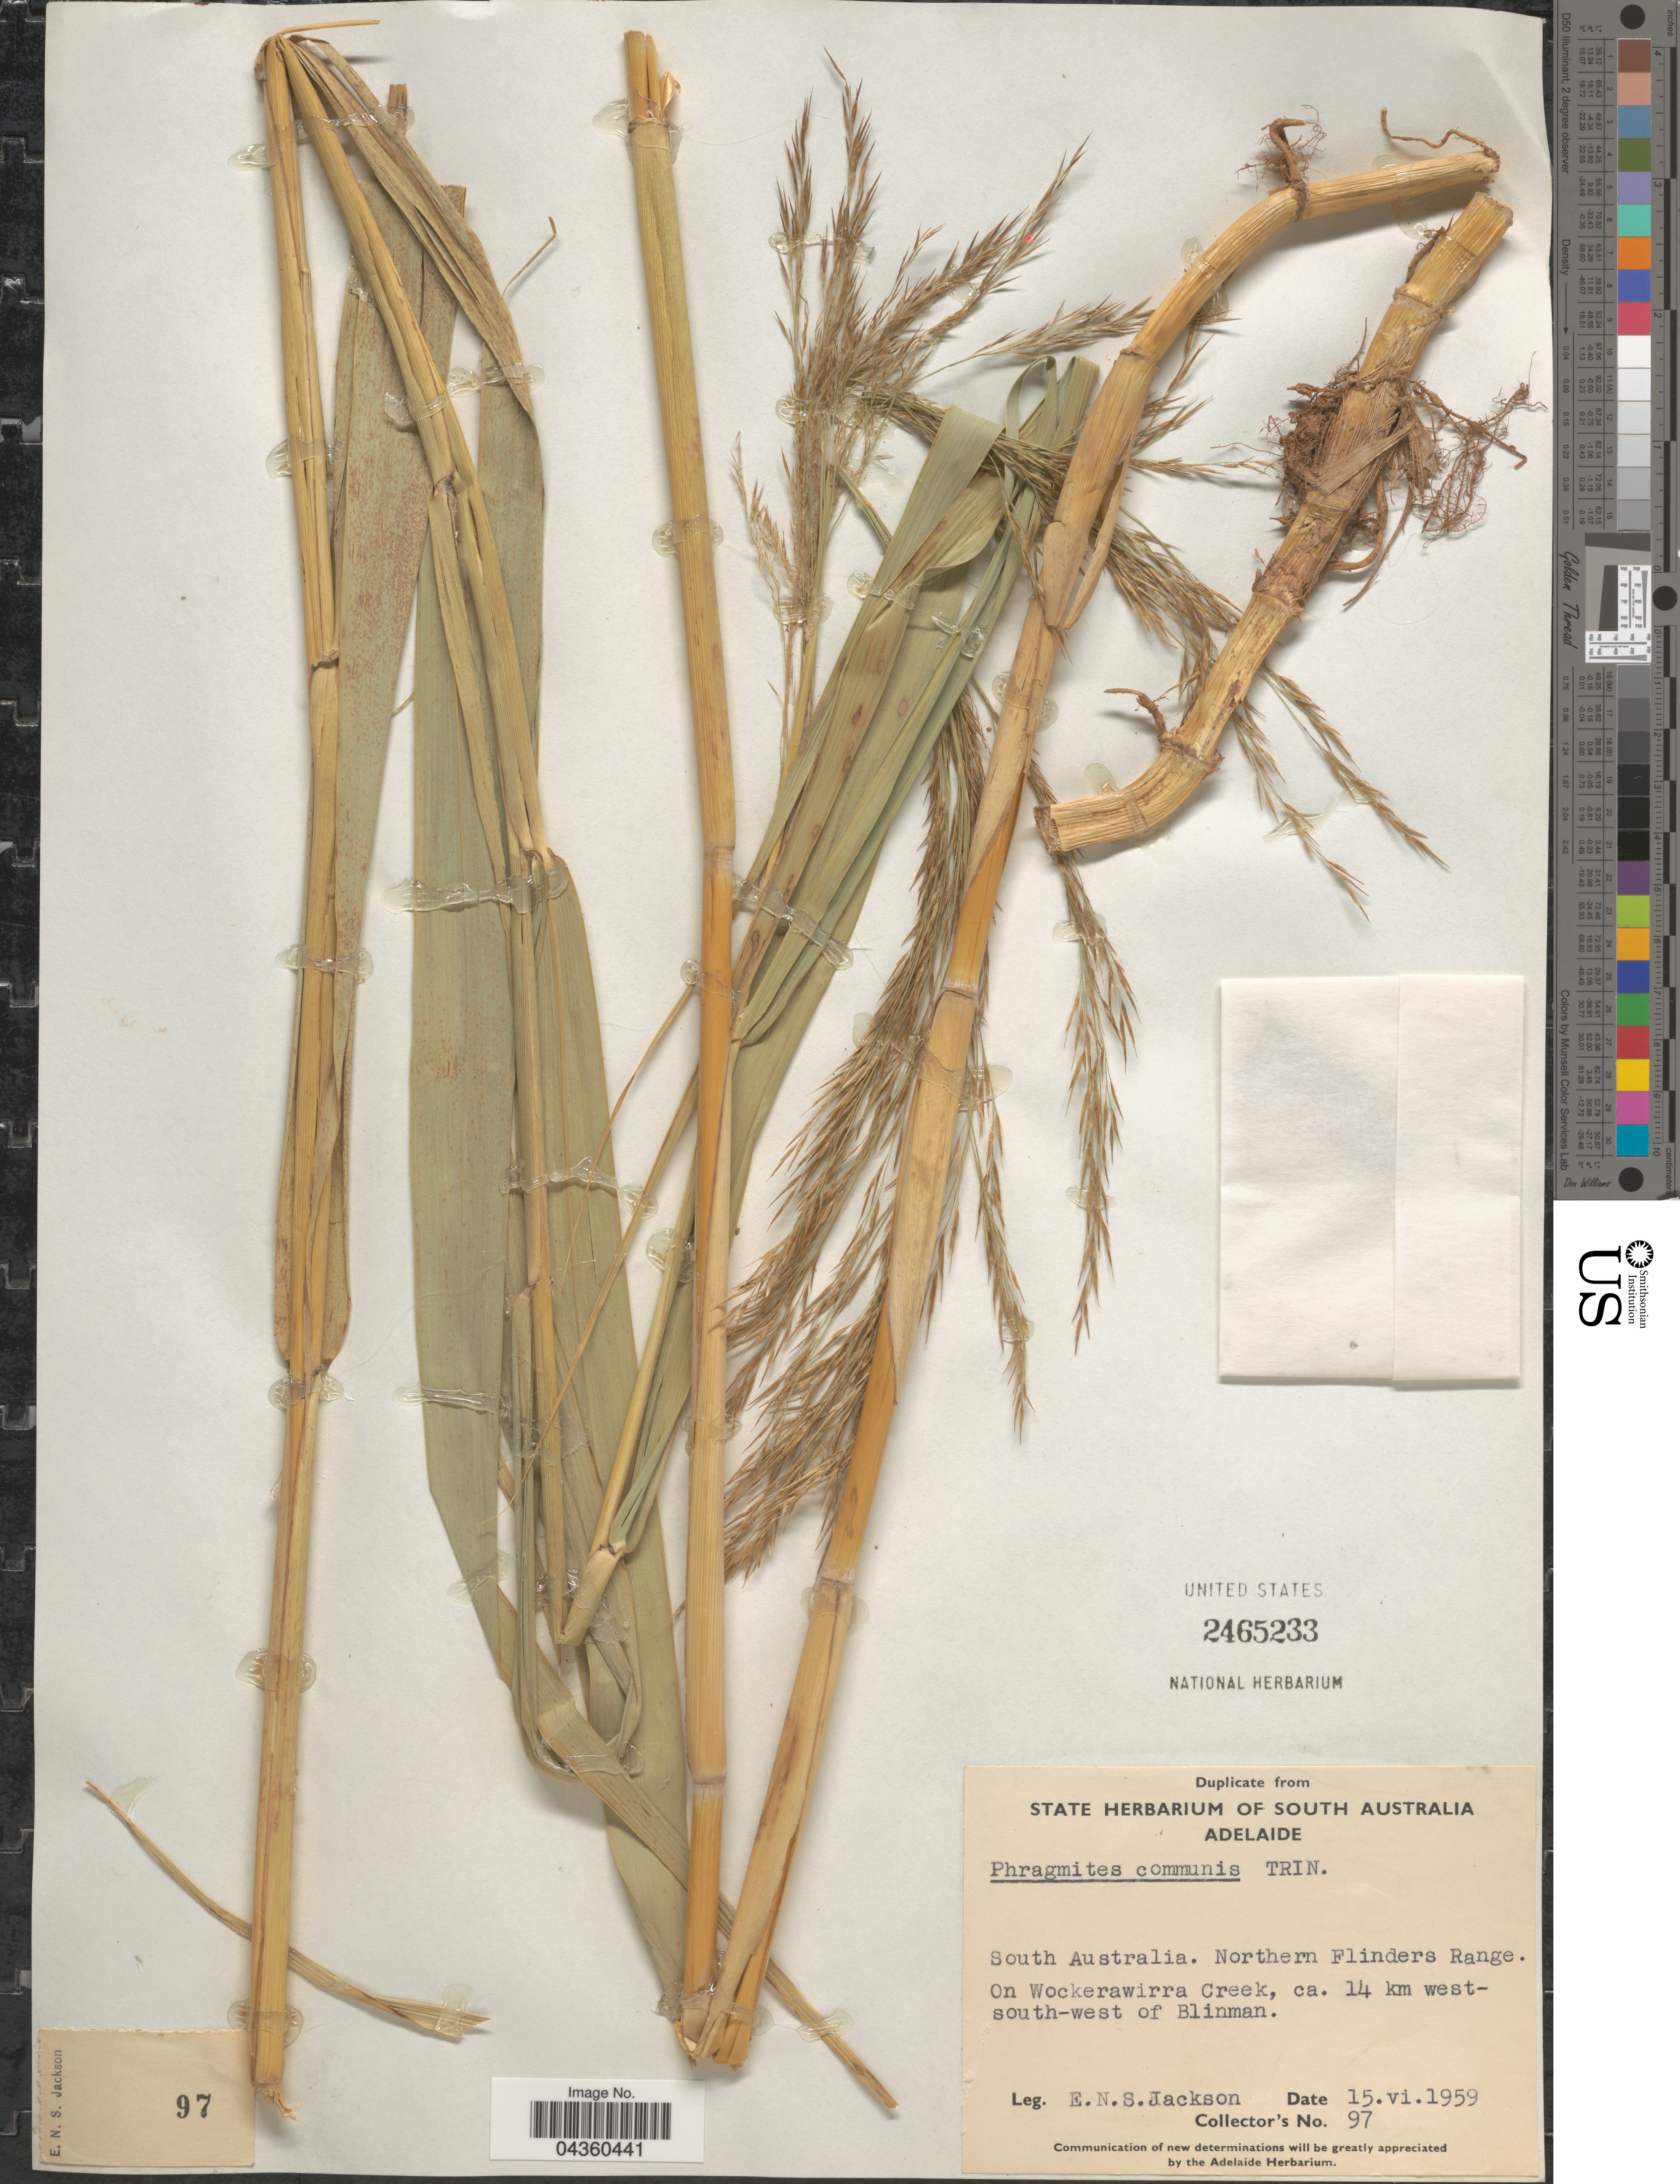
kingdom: Plantae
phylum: Tracheophyta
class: Liliopsida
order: Poales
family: Poaceae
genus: Phragmites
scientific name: Phragmites australis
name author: (Cav.) Trin. ex Steud.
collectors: E. Jackson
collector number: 97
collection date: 1959-06-15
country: Australia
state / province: South Australia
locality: Northern Flinders Range. On Wockerawirra Creek, ca. 14 km west-south-west of Blinman.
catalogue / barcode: US 2465233